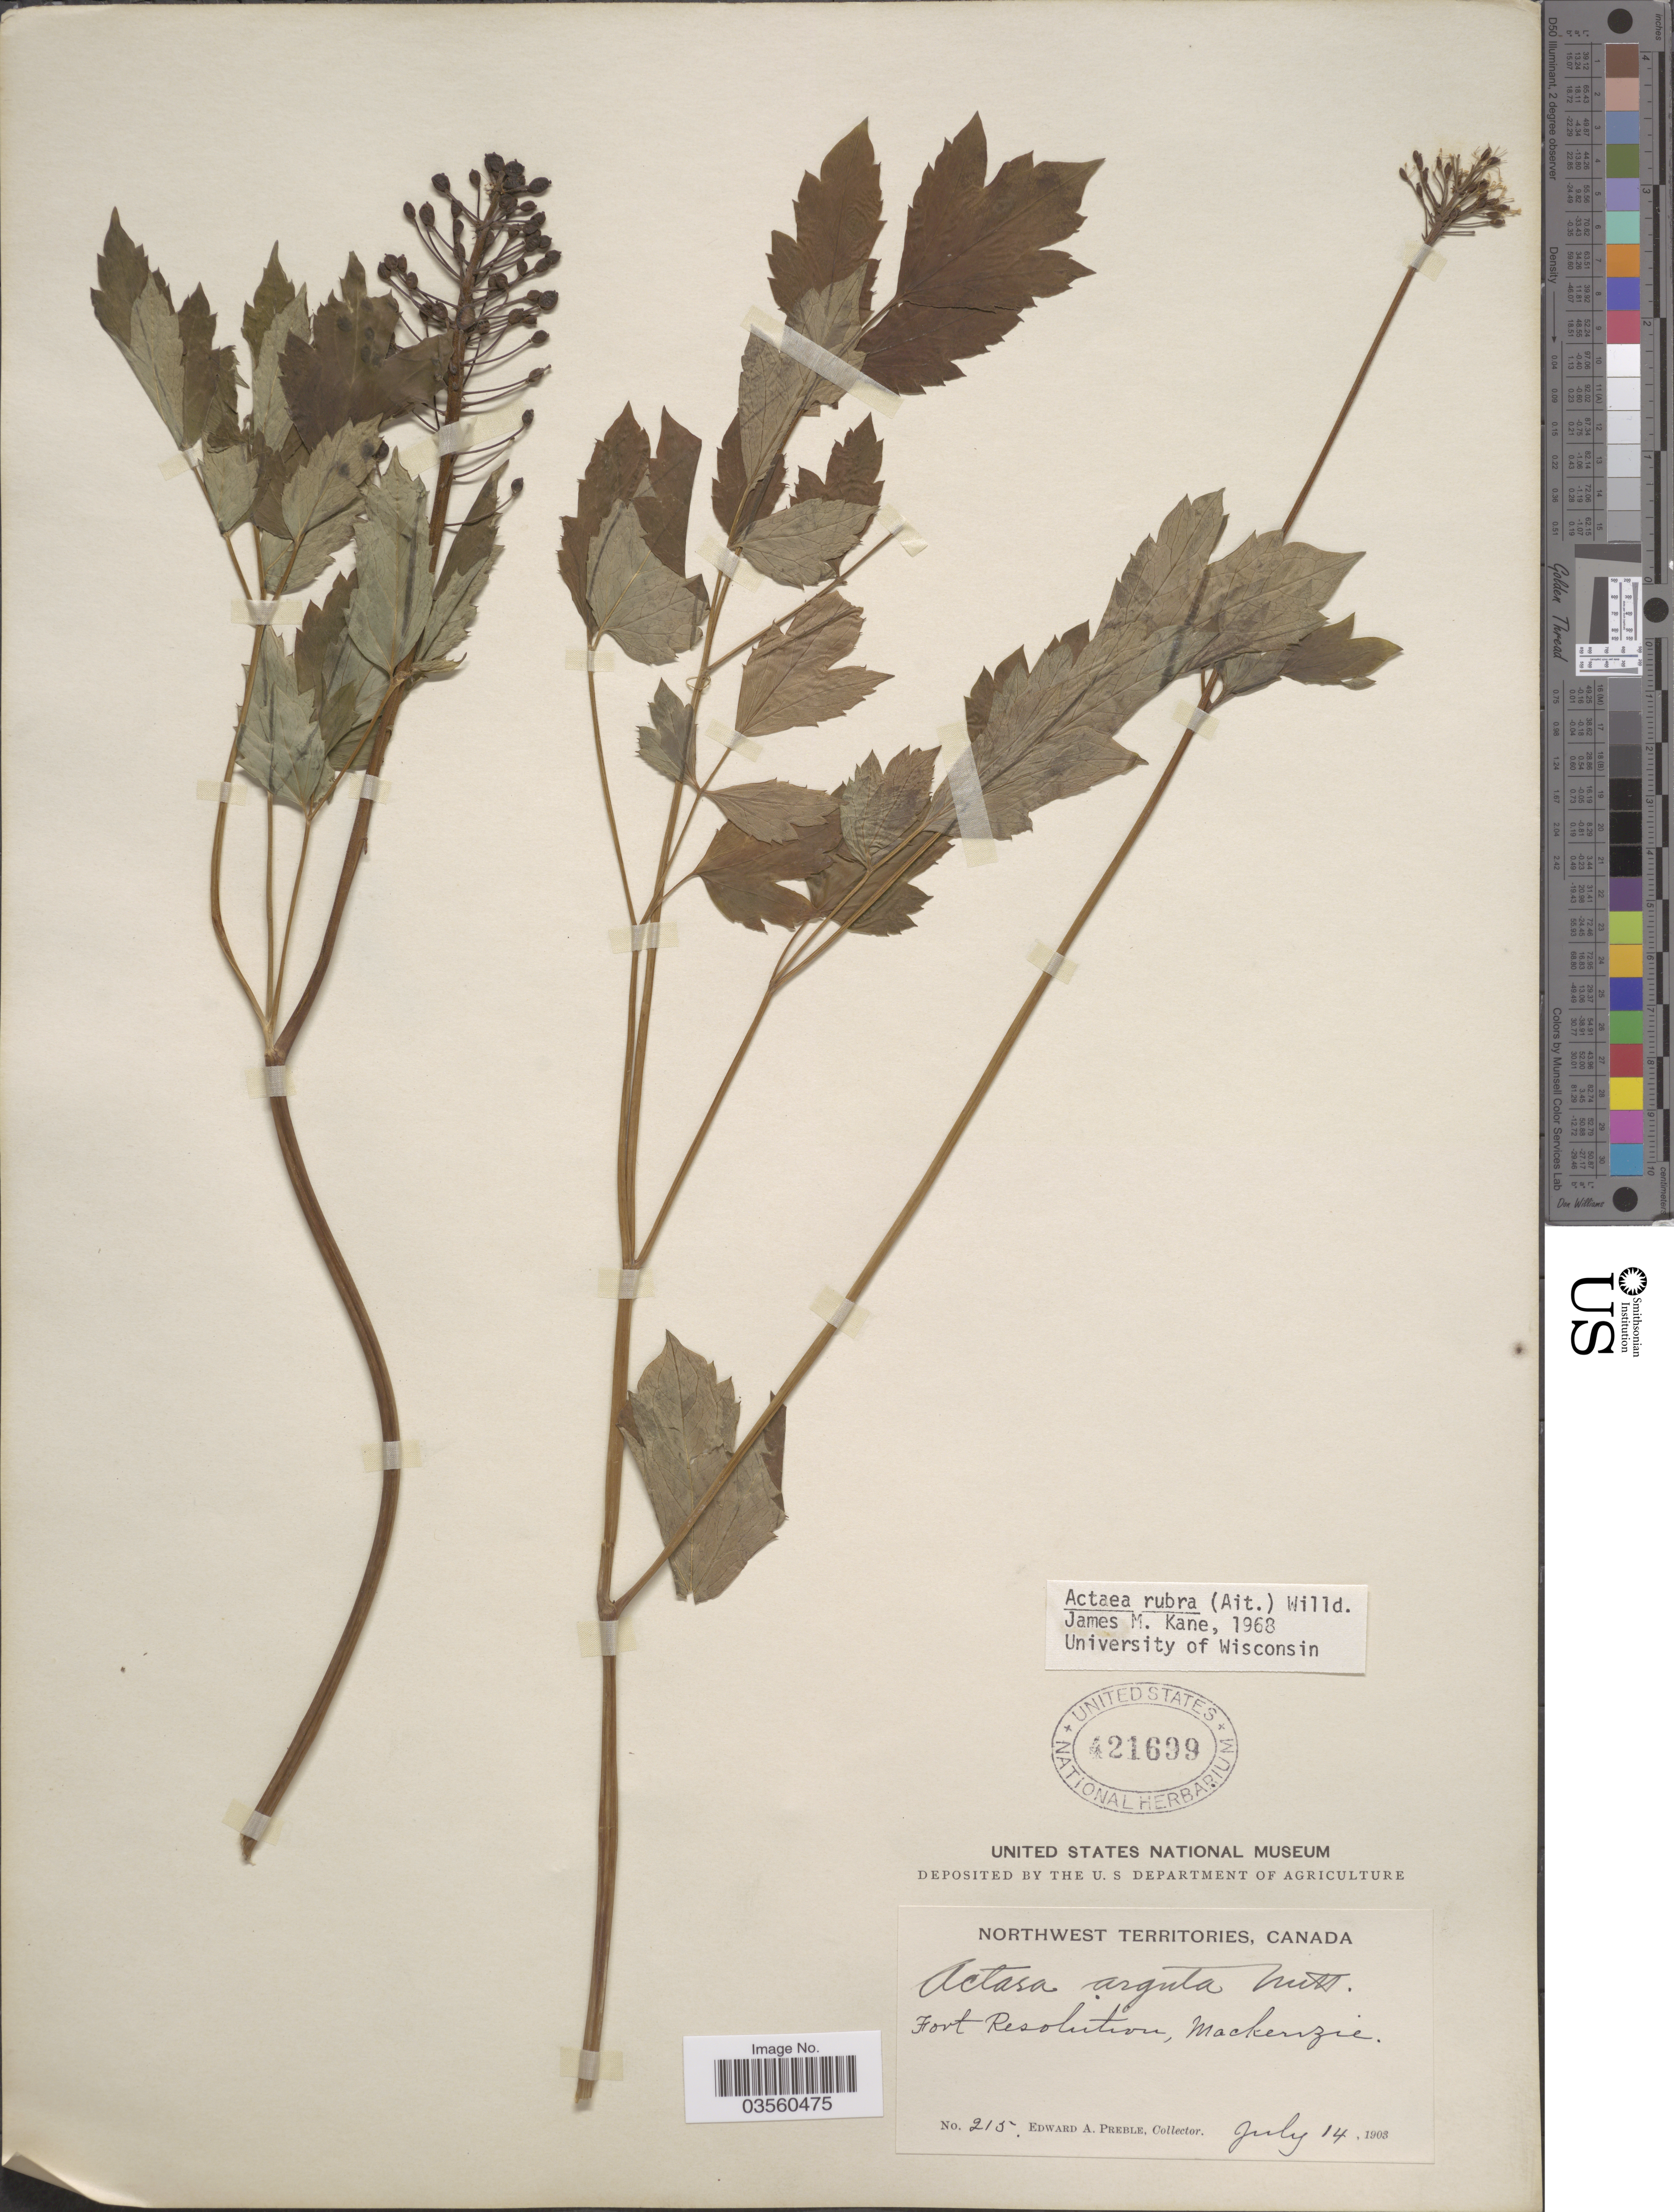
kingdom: Plantae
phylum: Tracheophyta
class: Magnoliopsida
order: Ranunculales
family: Ranunculaceae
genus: Actaea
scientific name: Actaea rubra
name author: (Aiton) Willd.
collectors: E. Preble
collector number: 215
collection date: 1903-07-14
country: Canada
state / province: Northwest Territories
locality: Fort Resolution, Mackenzie.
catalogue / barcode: US 421699